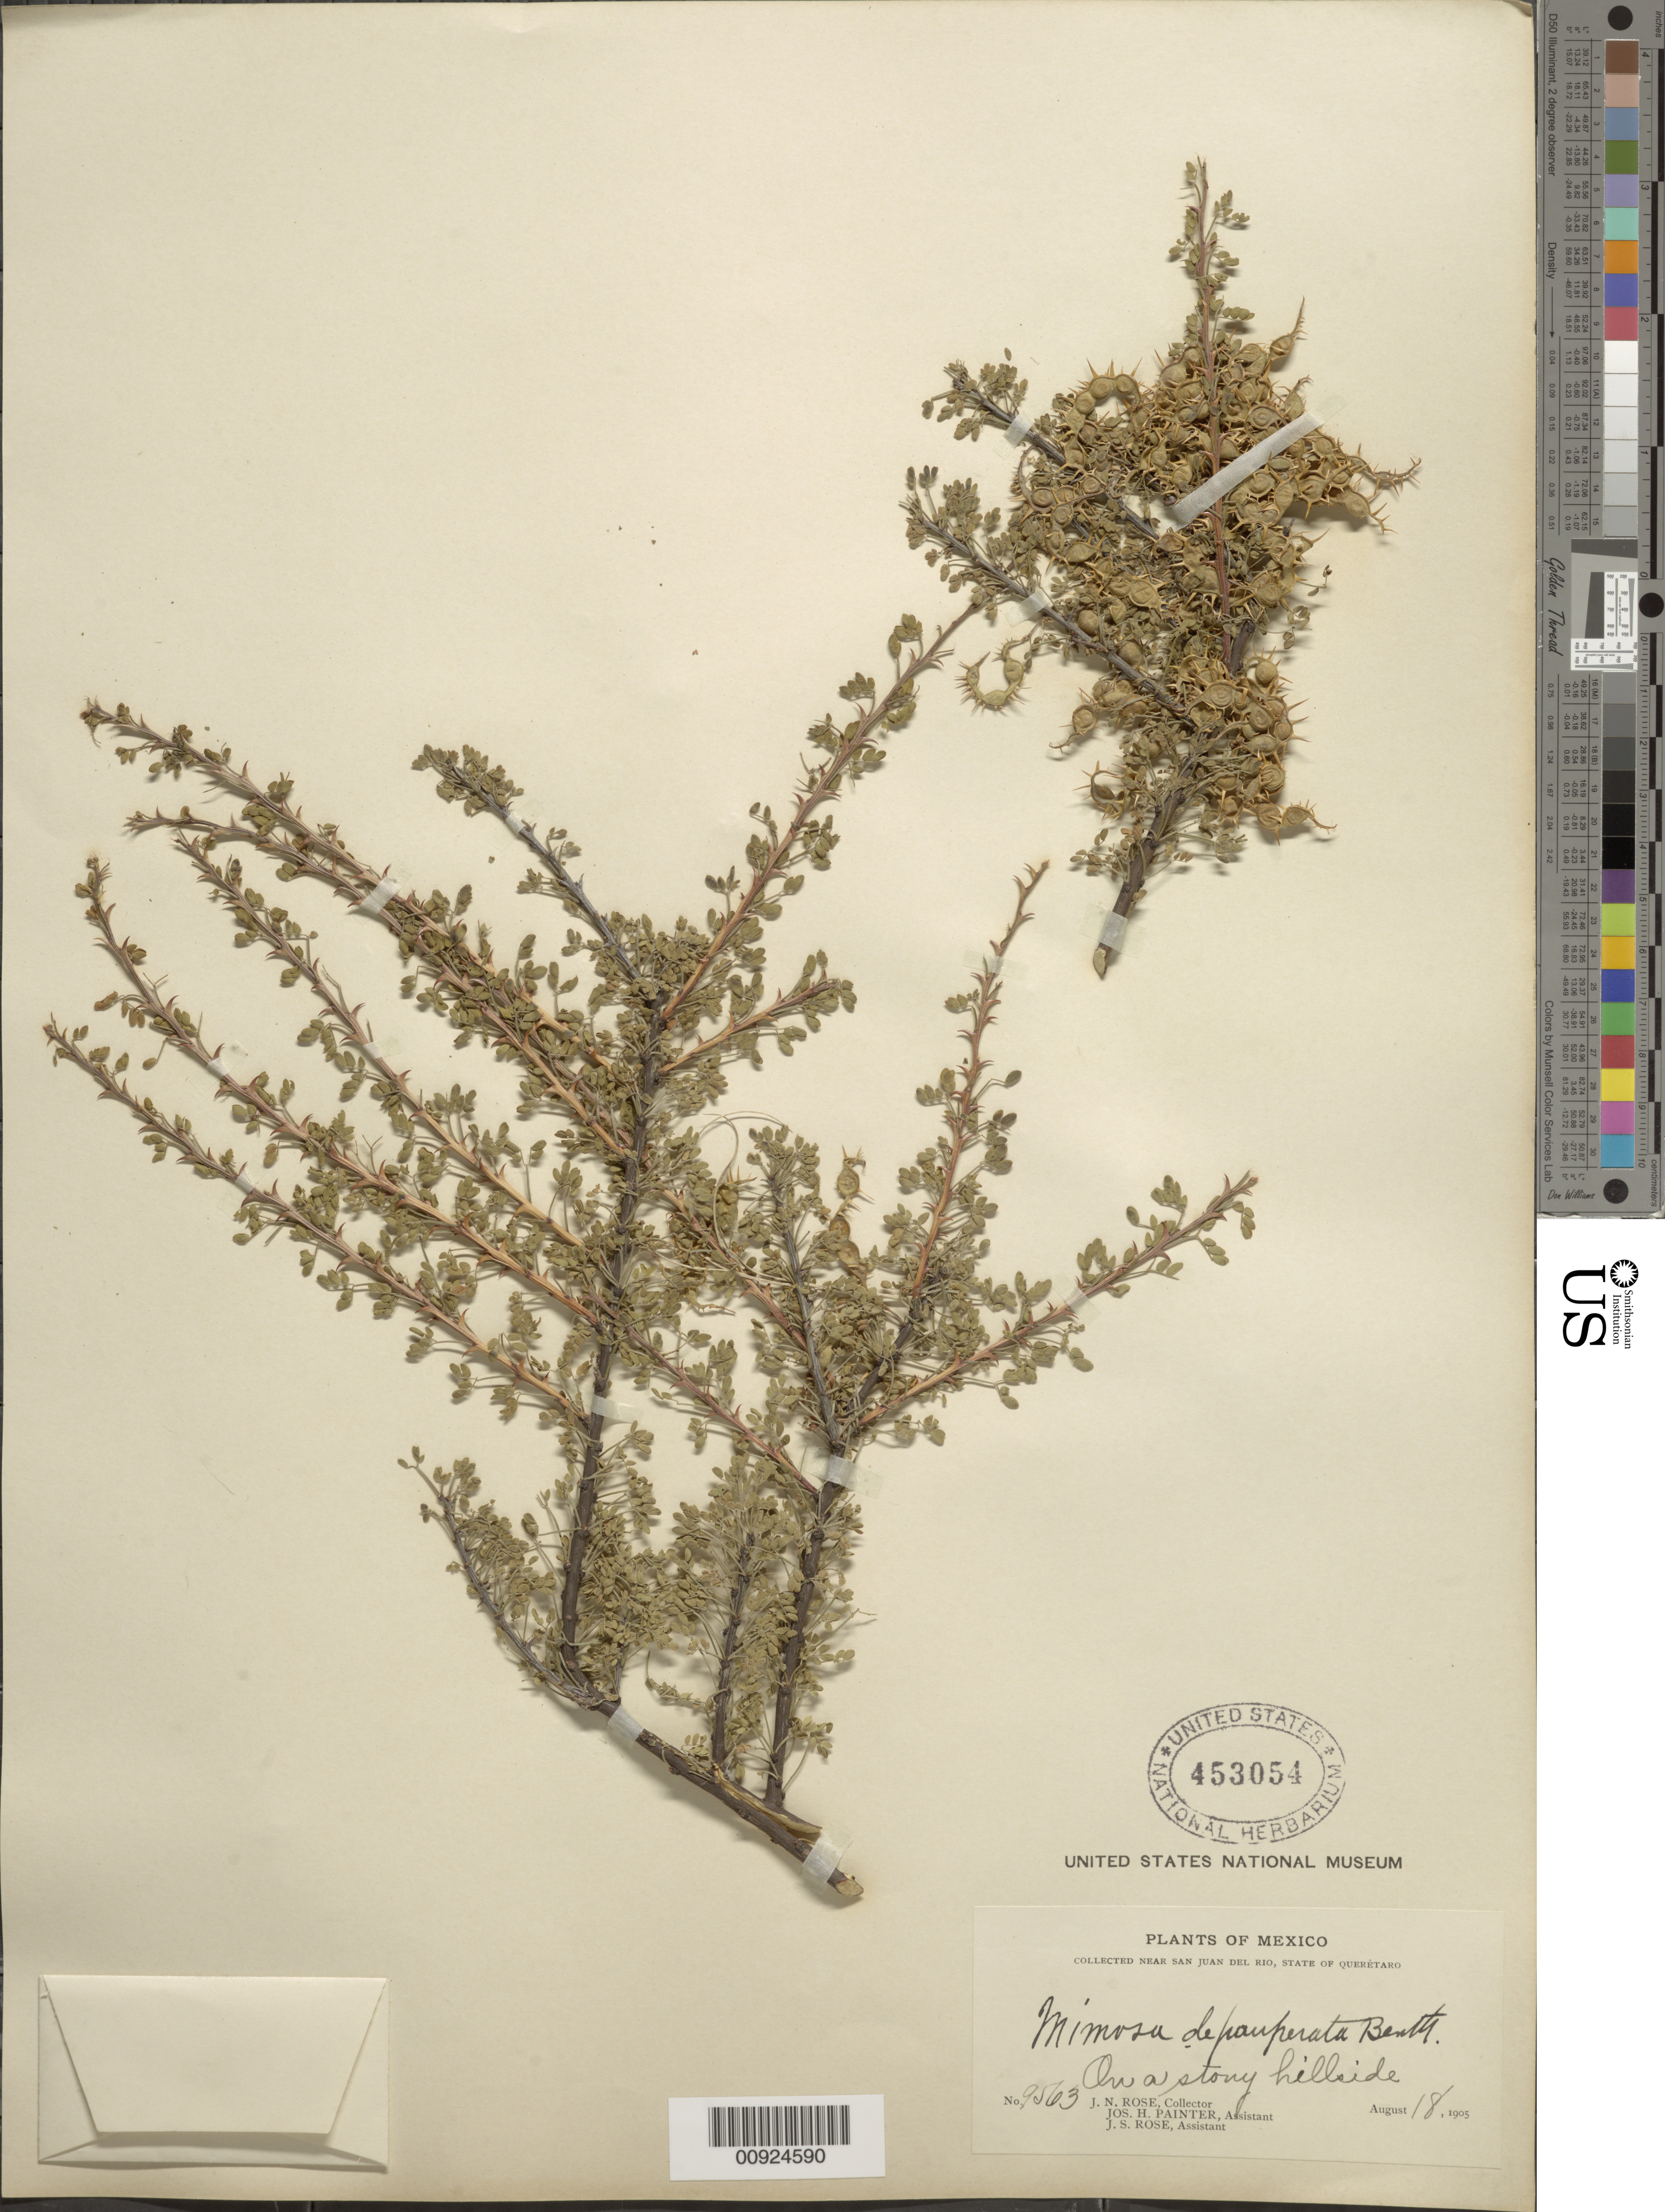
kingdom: Plantae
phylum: Tracheophyta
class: Magnoliopsida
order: Fabales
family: Fabaceae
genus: Mimosa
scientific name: Mimosa depauperata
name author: Benth.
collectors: J. N. Rose, J. H. Painter & J. S. Rose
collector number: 9563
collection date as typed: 18 Aug 1905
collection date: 1905-08-18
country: Mexico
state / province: Querétaro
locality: Near San Juan del Río, State of Querétaro.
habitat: On a stony hillside.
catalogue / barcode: US 453054